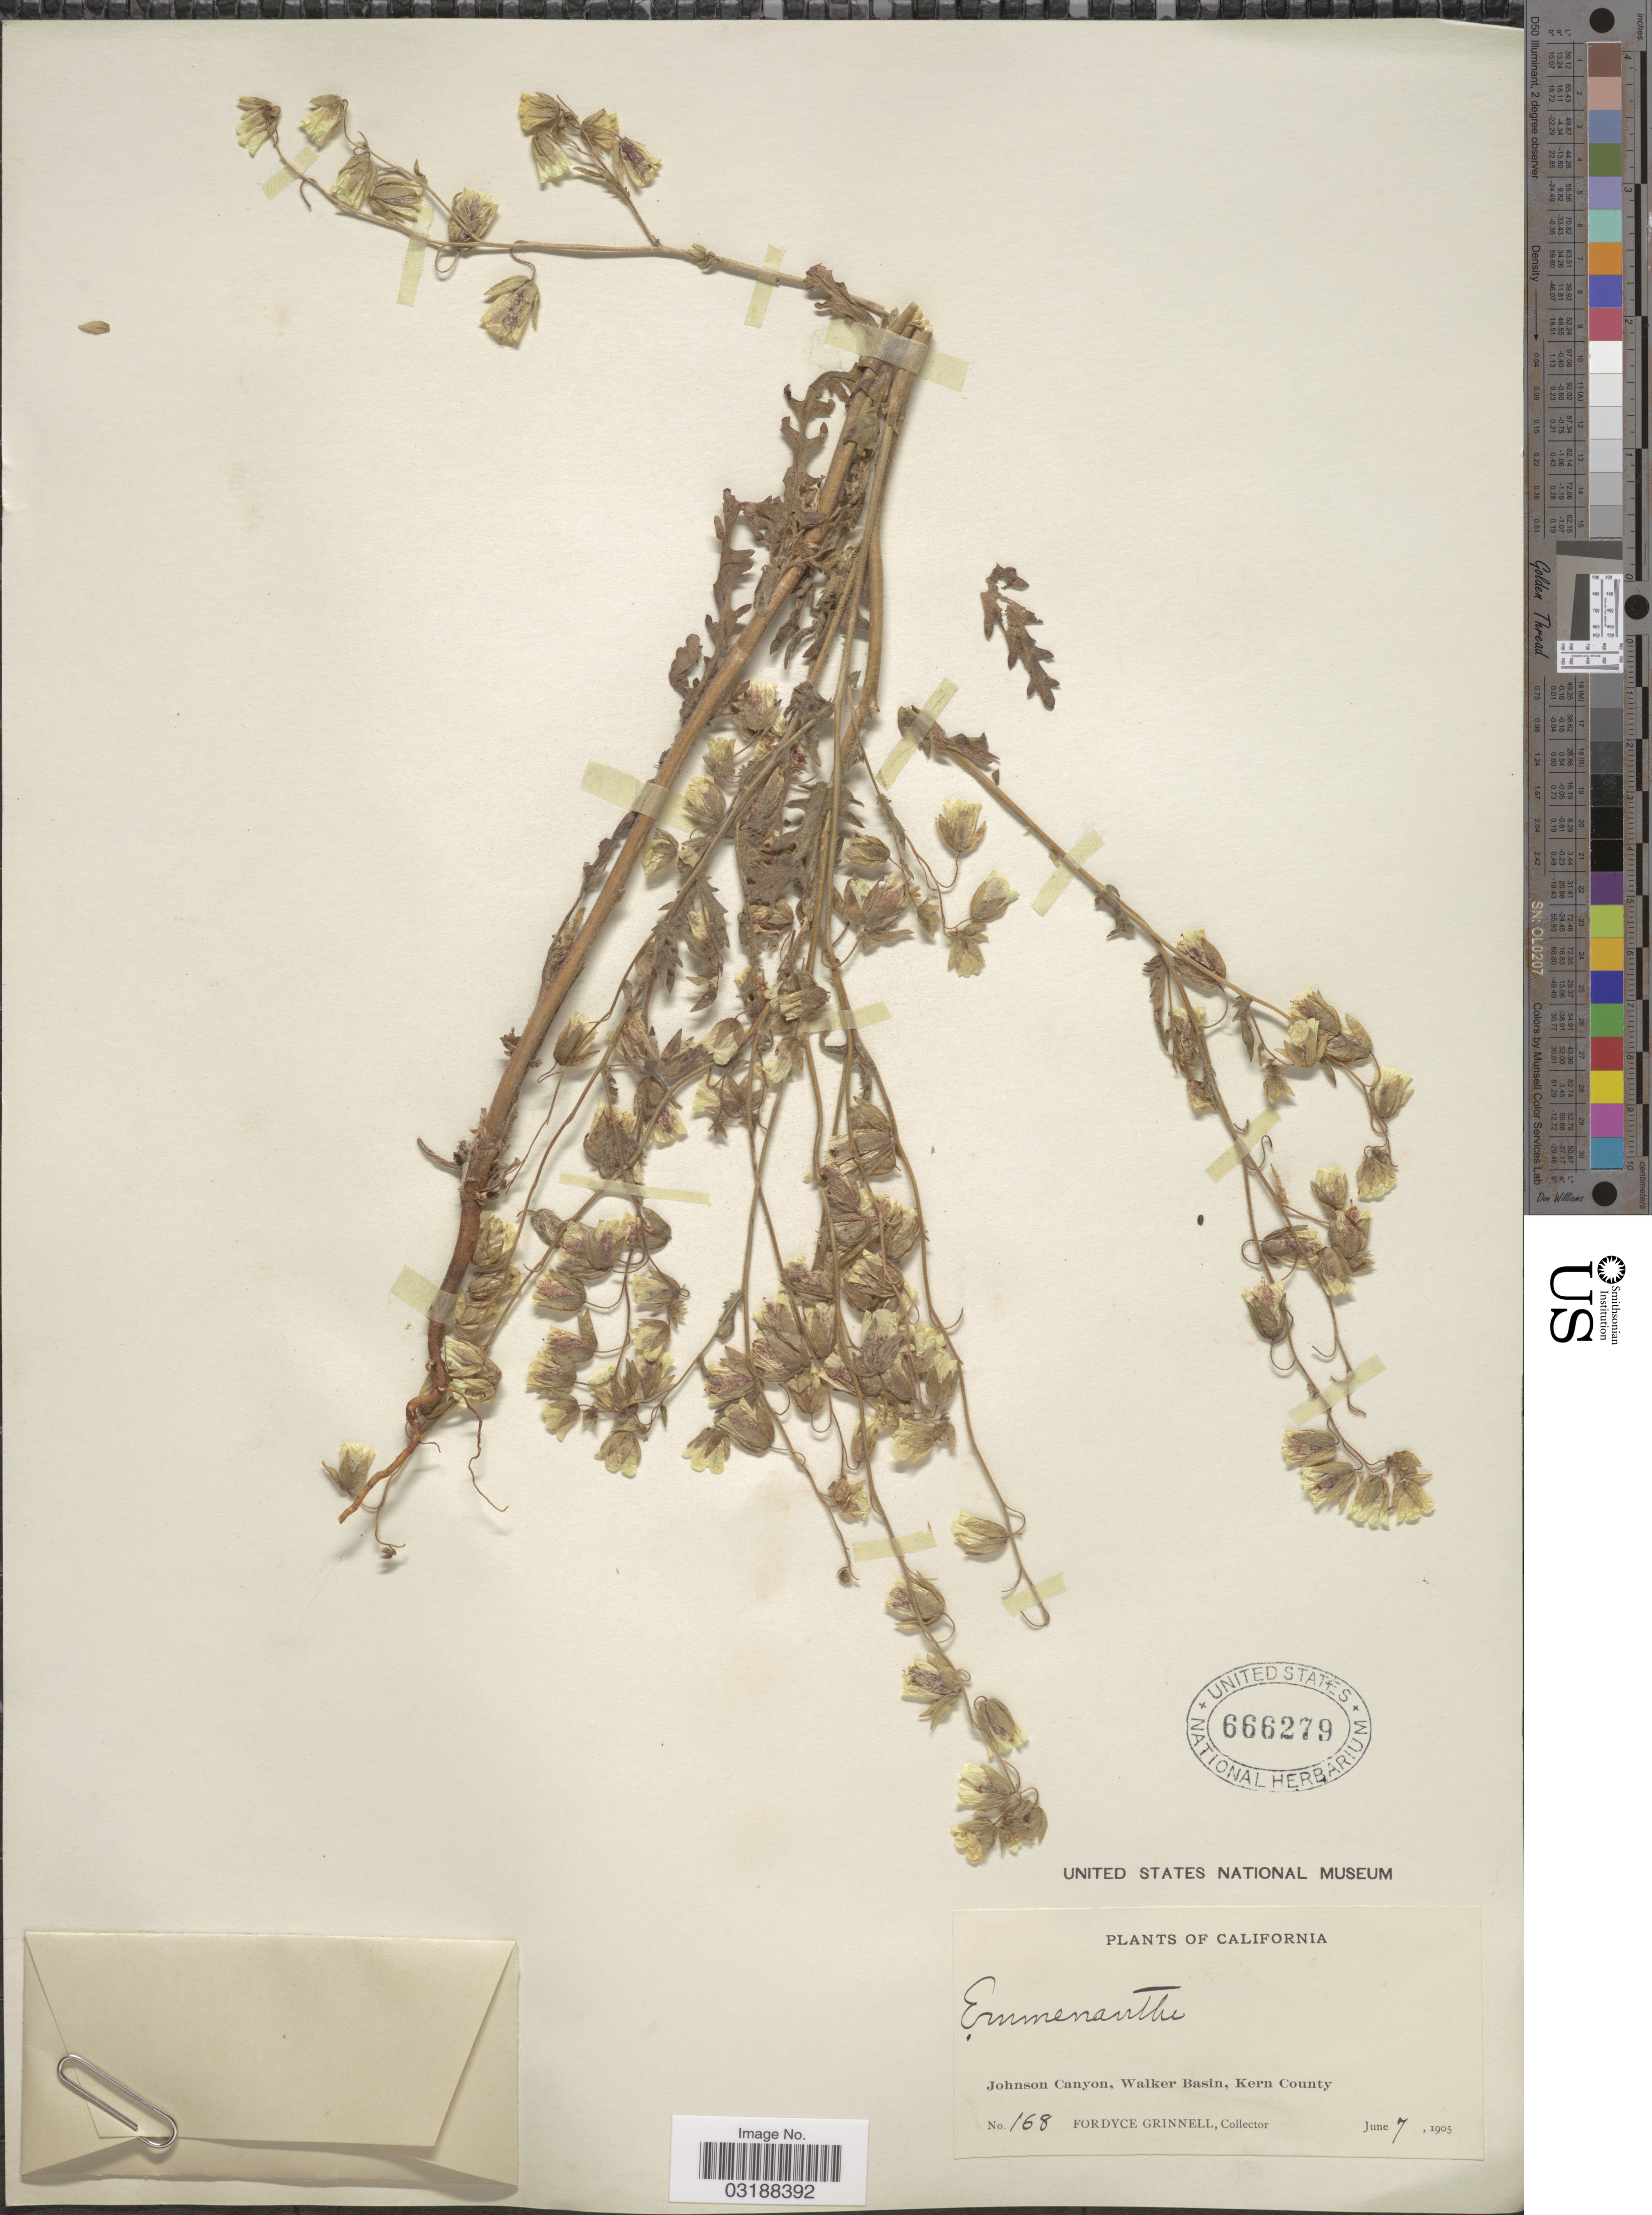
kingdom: Plantae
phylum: Tracheophyta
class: Magnoliopsida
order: Boraginales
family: Hydrophyllaceae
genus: Emmenanthe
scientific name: Emmenanthe penduliflora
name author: Benth.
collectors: F. Grinnell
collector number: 168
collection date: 1905-06-07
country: United States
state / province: California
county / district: Kern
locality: Johnson Canyon, Walker Basin, Kern County.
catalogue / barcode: US 666279